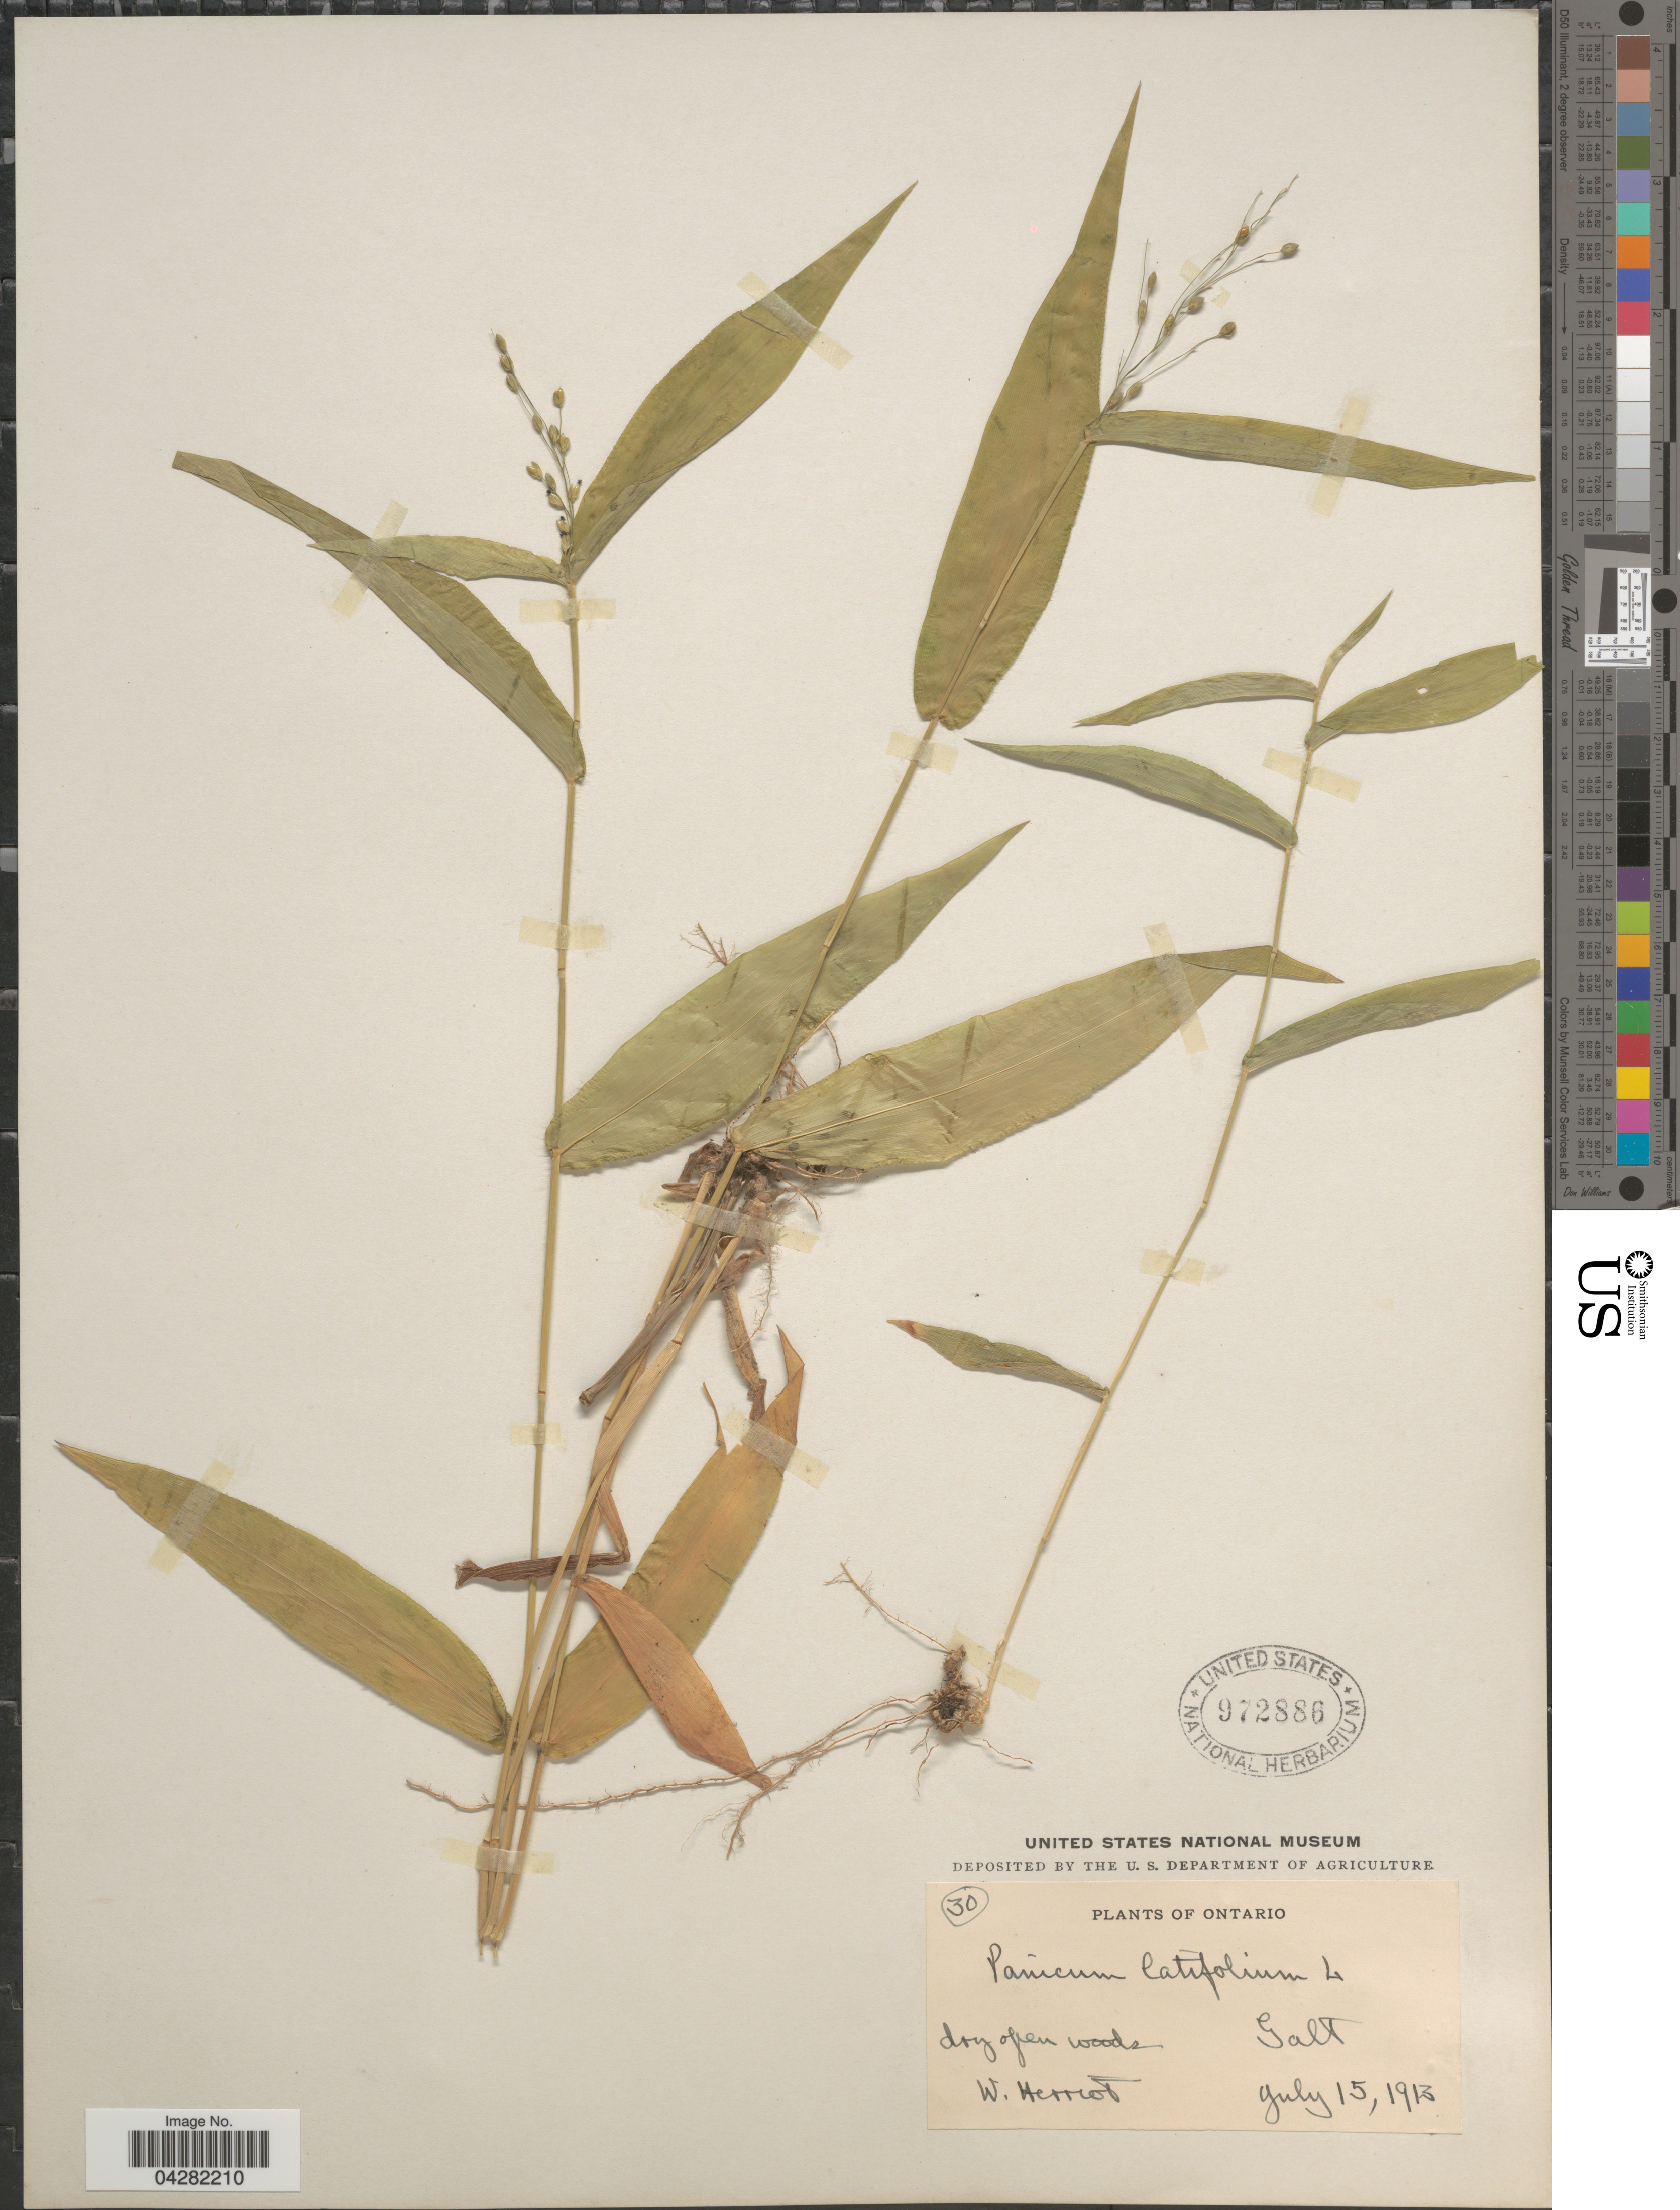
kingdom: Plantae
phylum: Tracheophyta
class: Liliopsida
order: Poales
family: Poaceae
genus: Dichanthelium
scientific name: Dichanthelium latifolium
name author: (L.) Harvill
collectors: W. Herriot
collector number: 30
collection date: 1913-07-15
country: Canada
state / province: Ontario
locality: Dry open woods Galt.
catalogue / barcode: US 972886